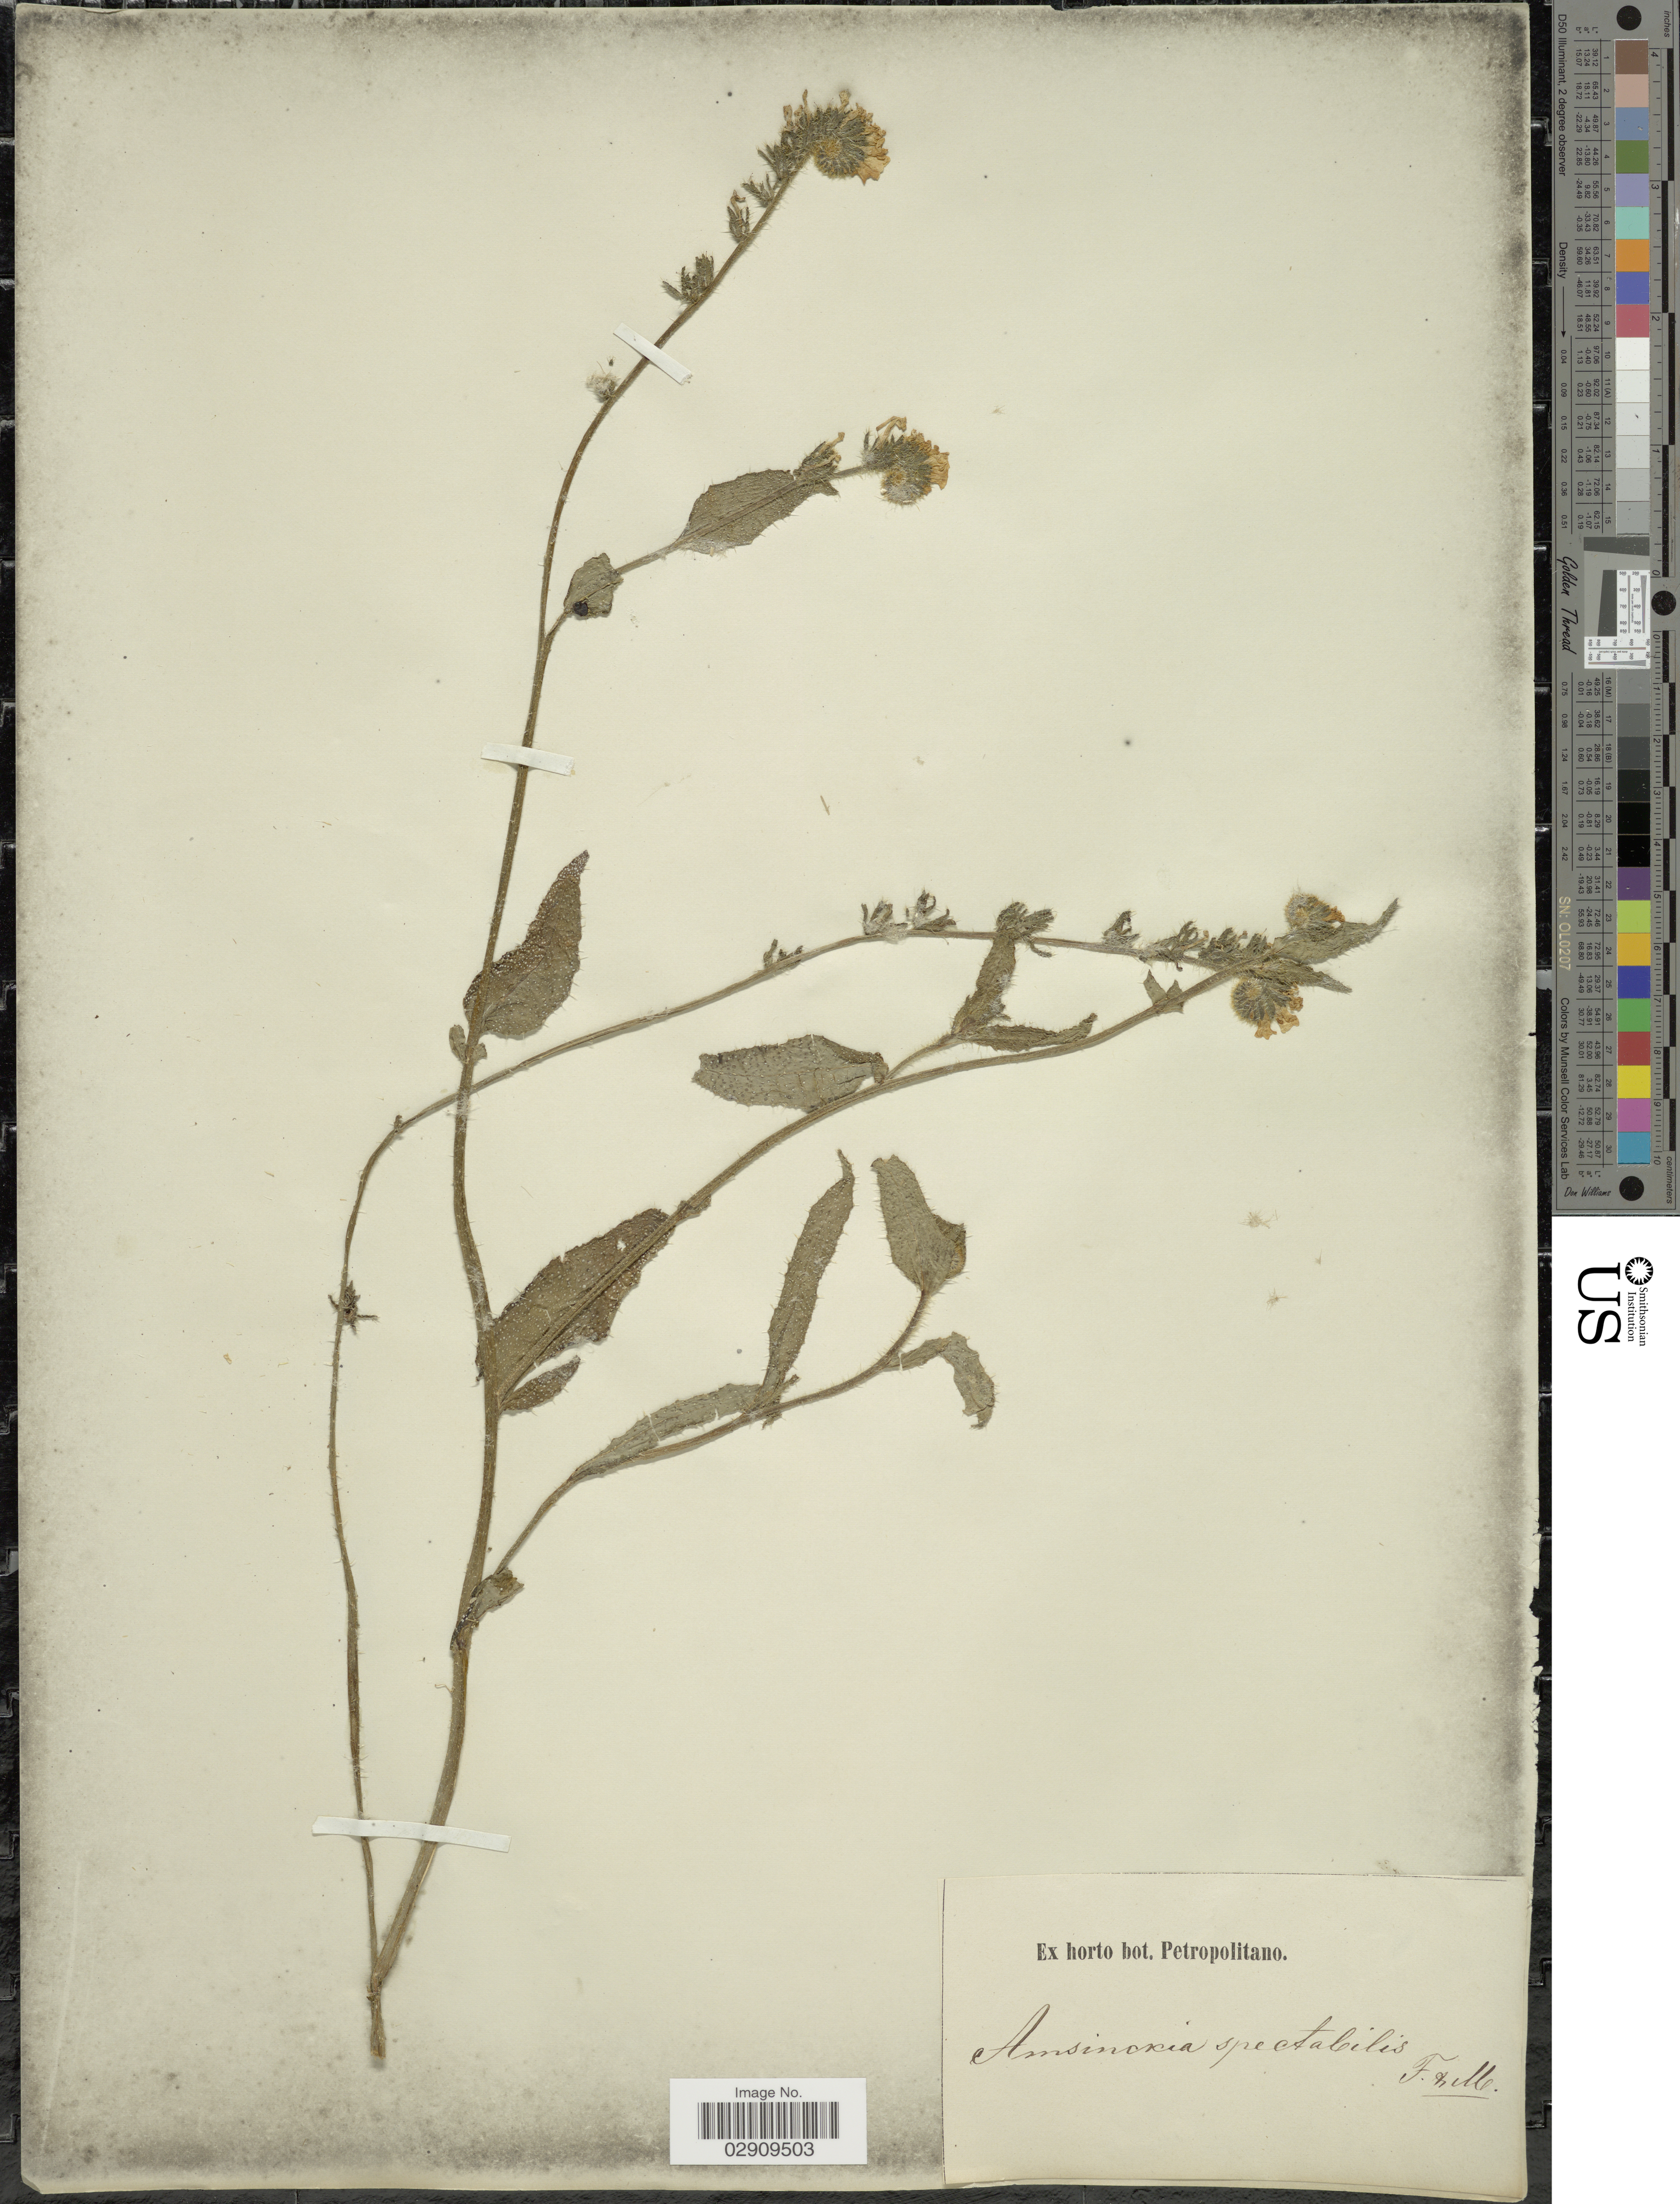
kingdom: Plantae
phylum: Tracheophyta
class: Magnoliopsida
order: Boraginales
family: Boraginaceae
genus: Amsinckia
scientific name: Amsinckia spectabilis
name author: Fisch. & C.A. Mey.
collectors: ex Horto Bot. Petropolitano